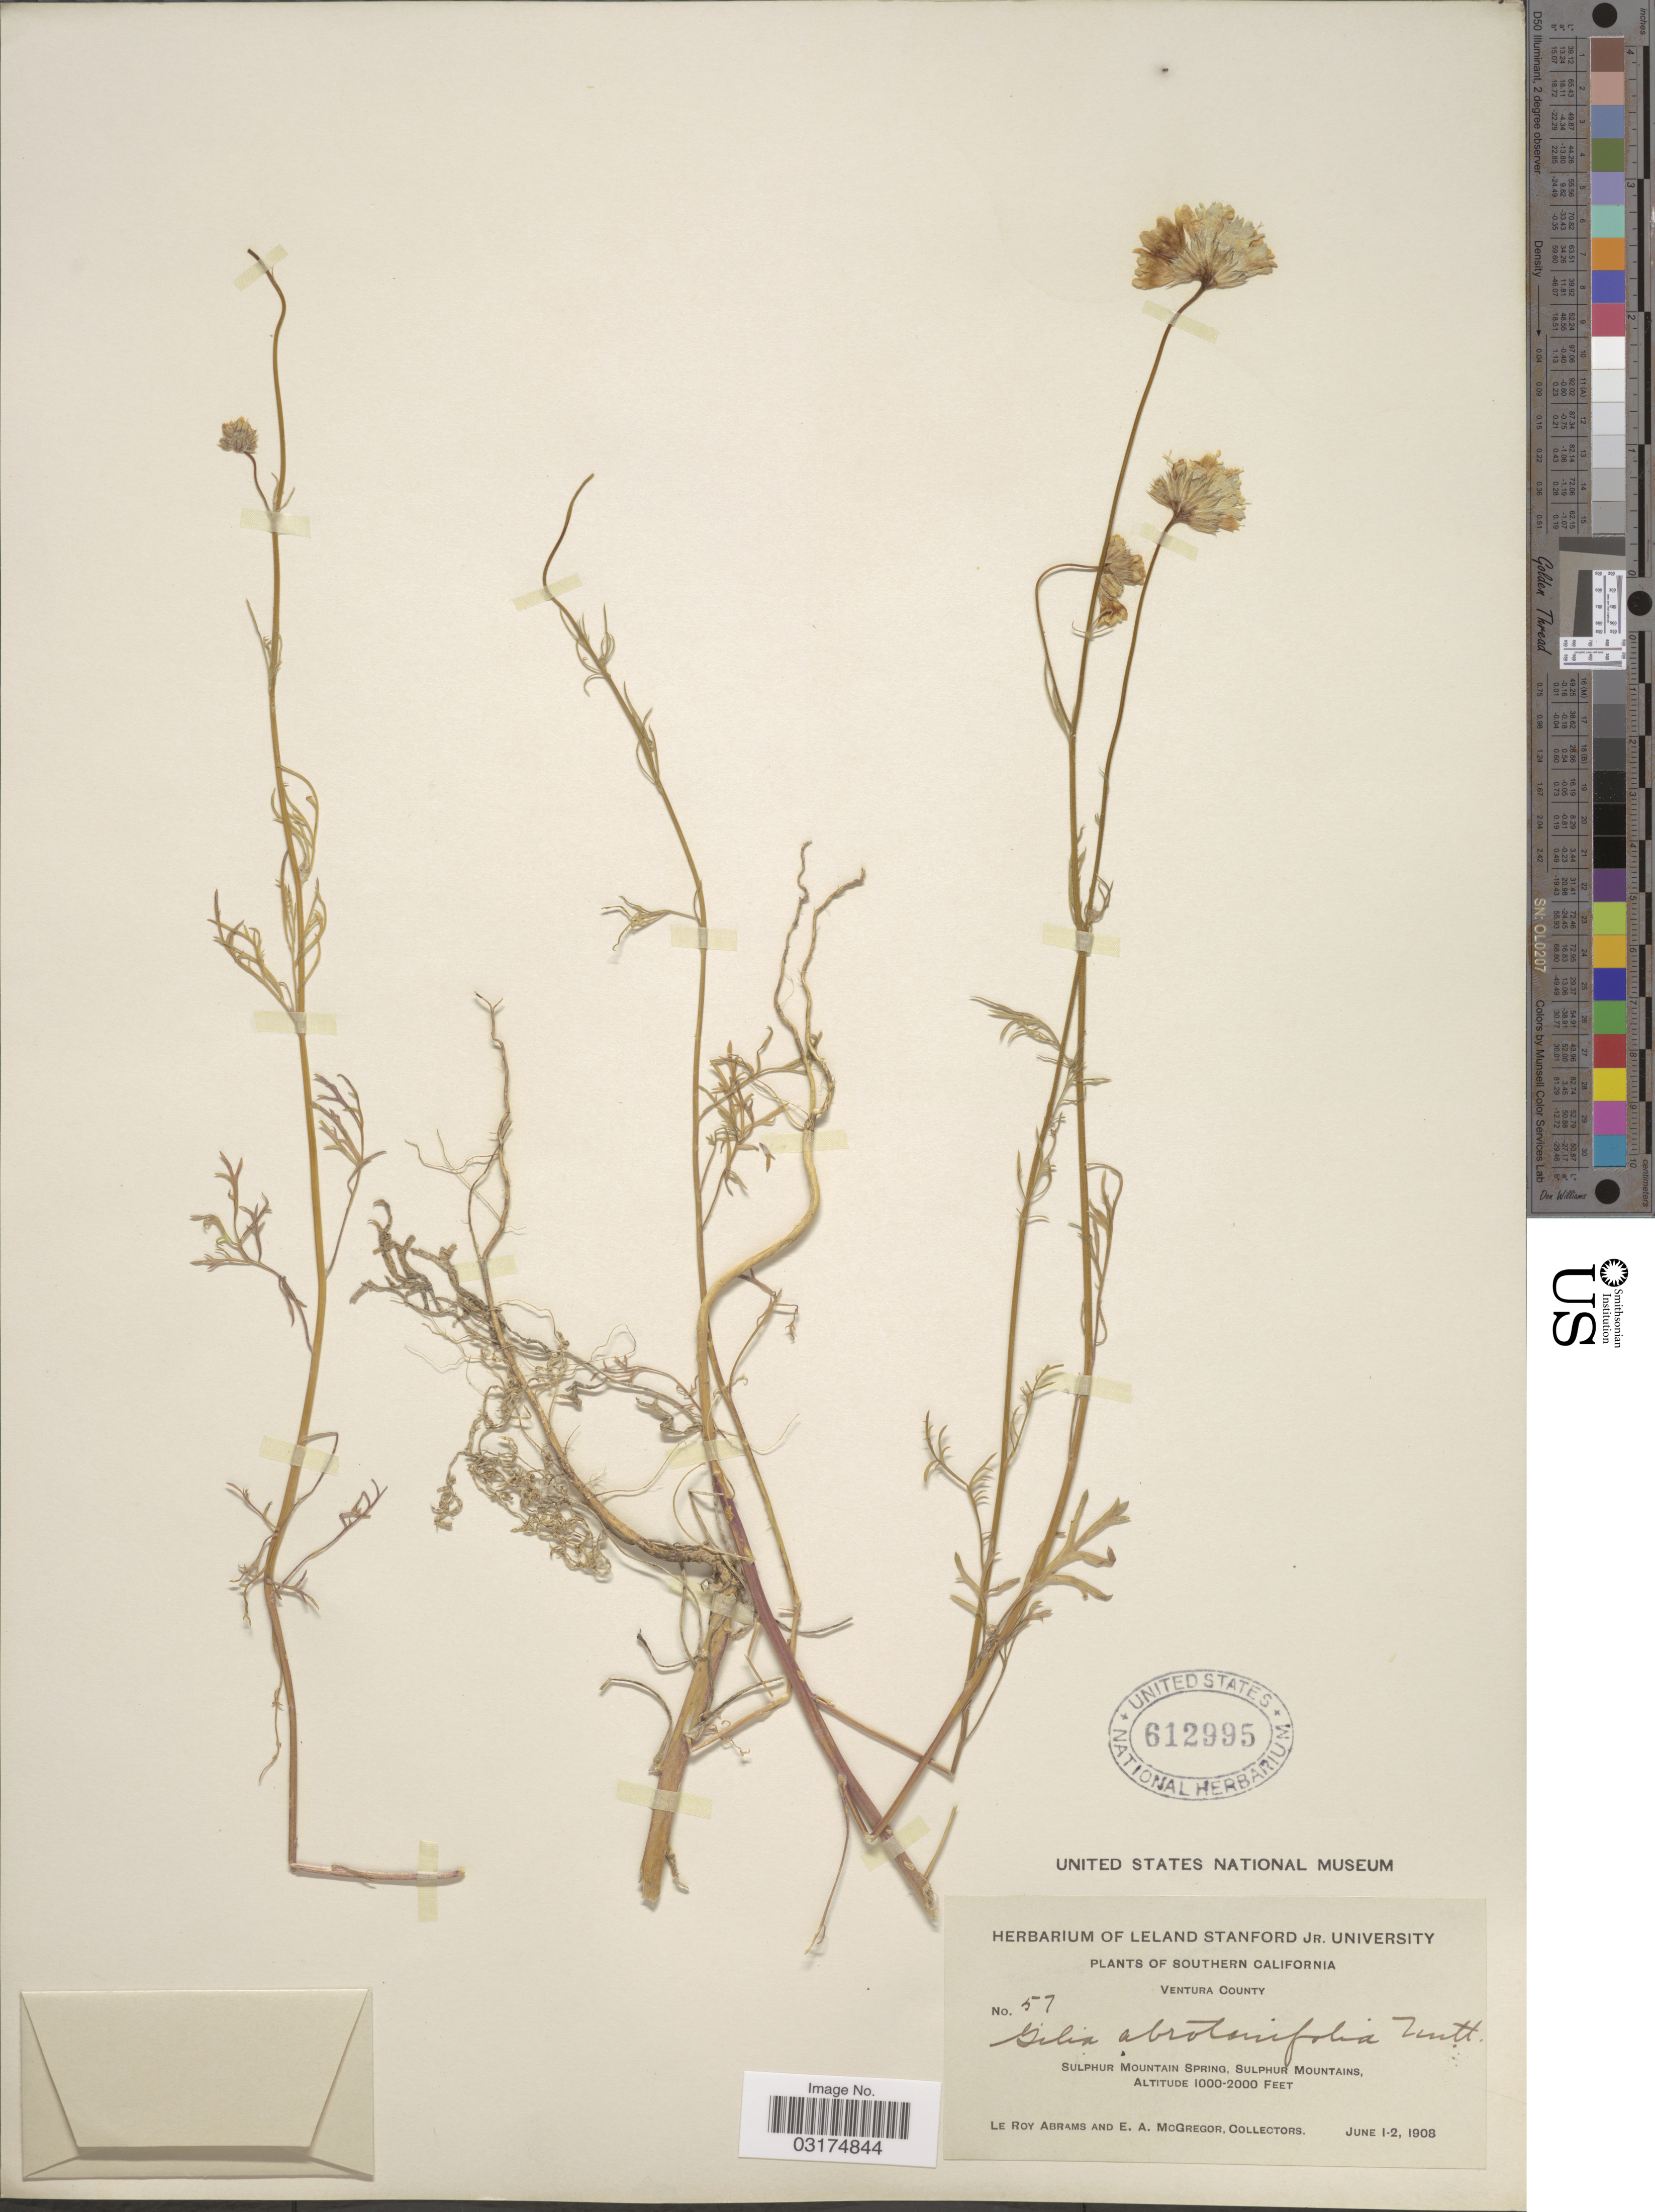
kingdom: Plantae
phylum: Tracheophyta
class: Magnoliopsida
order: Ericales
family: Polemoniaceae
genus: Gilia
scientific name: Gilia achilleifolia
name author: Benth.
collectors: L. Abrams & E. A. McGregor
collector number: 57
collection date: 1908-06-01/1908-06-02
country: United States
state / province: California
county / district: Ventura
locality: Southern California. Ventura County. Sulphur Mountain Spring, Sulphur Mountains.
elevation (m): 305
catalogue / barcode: US 612995